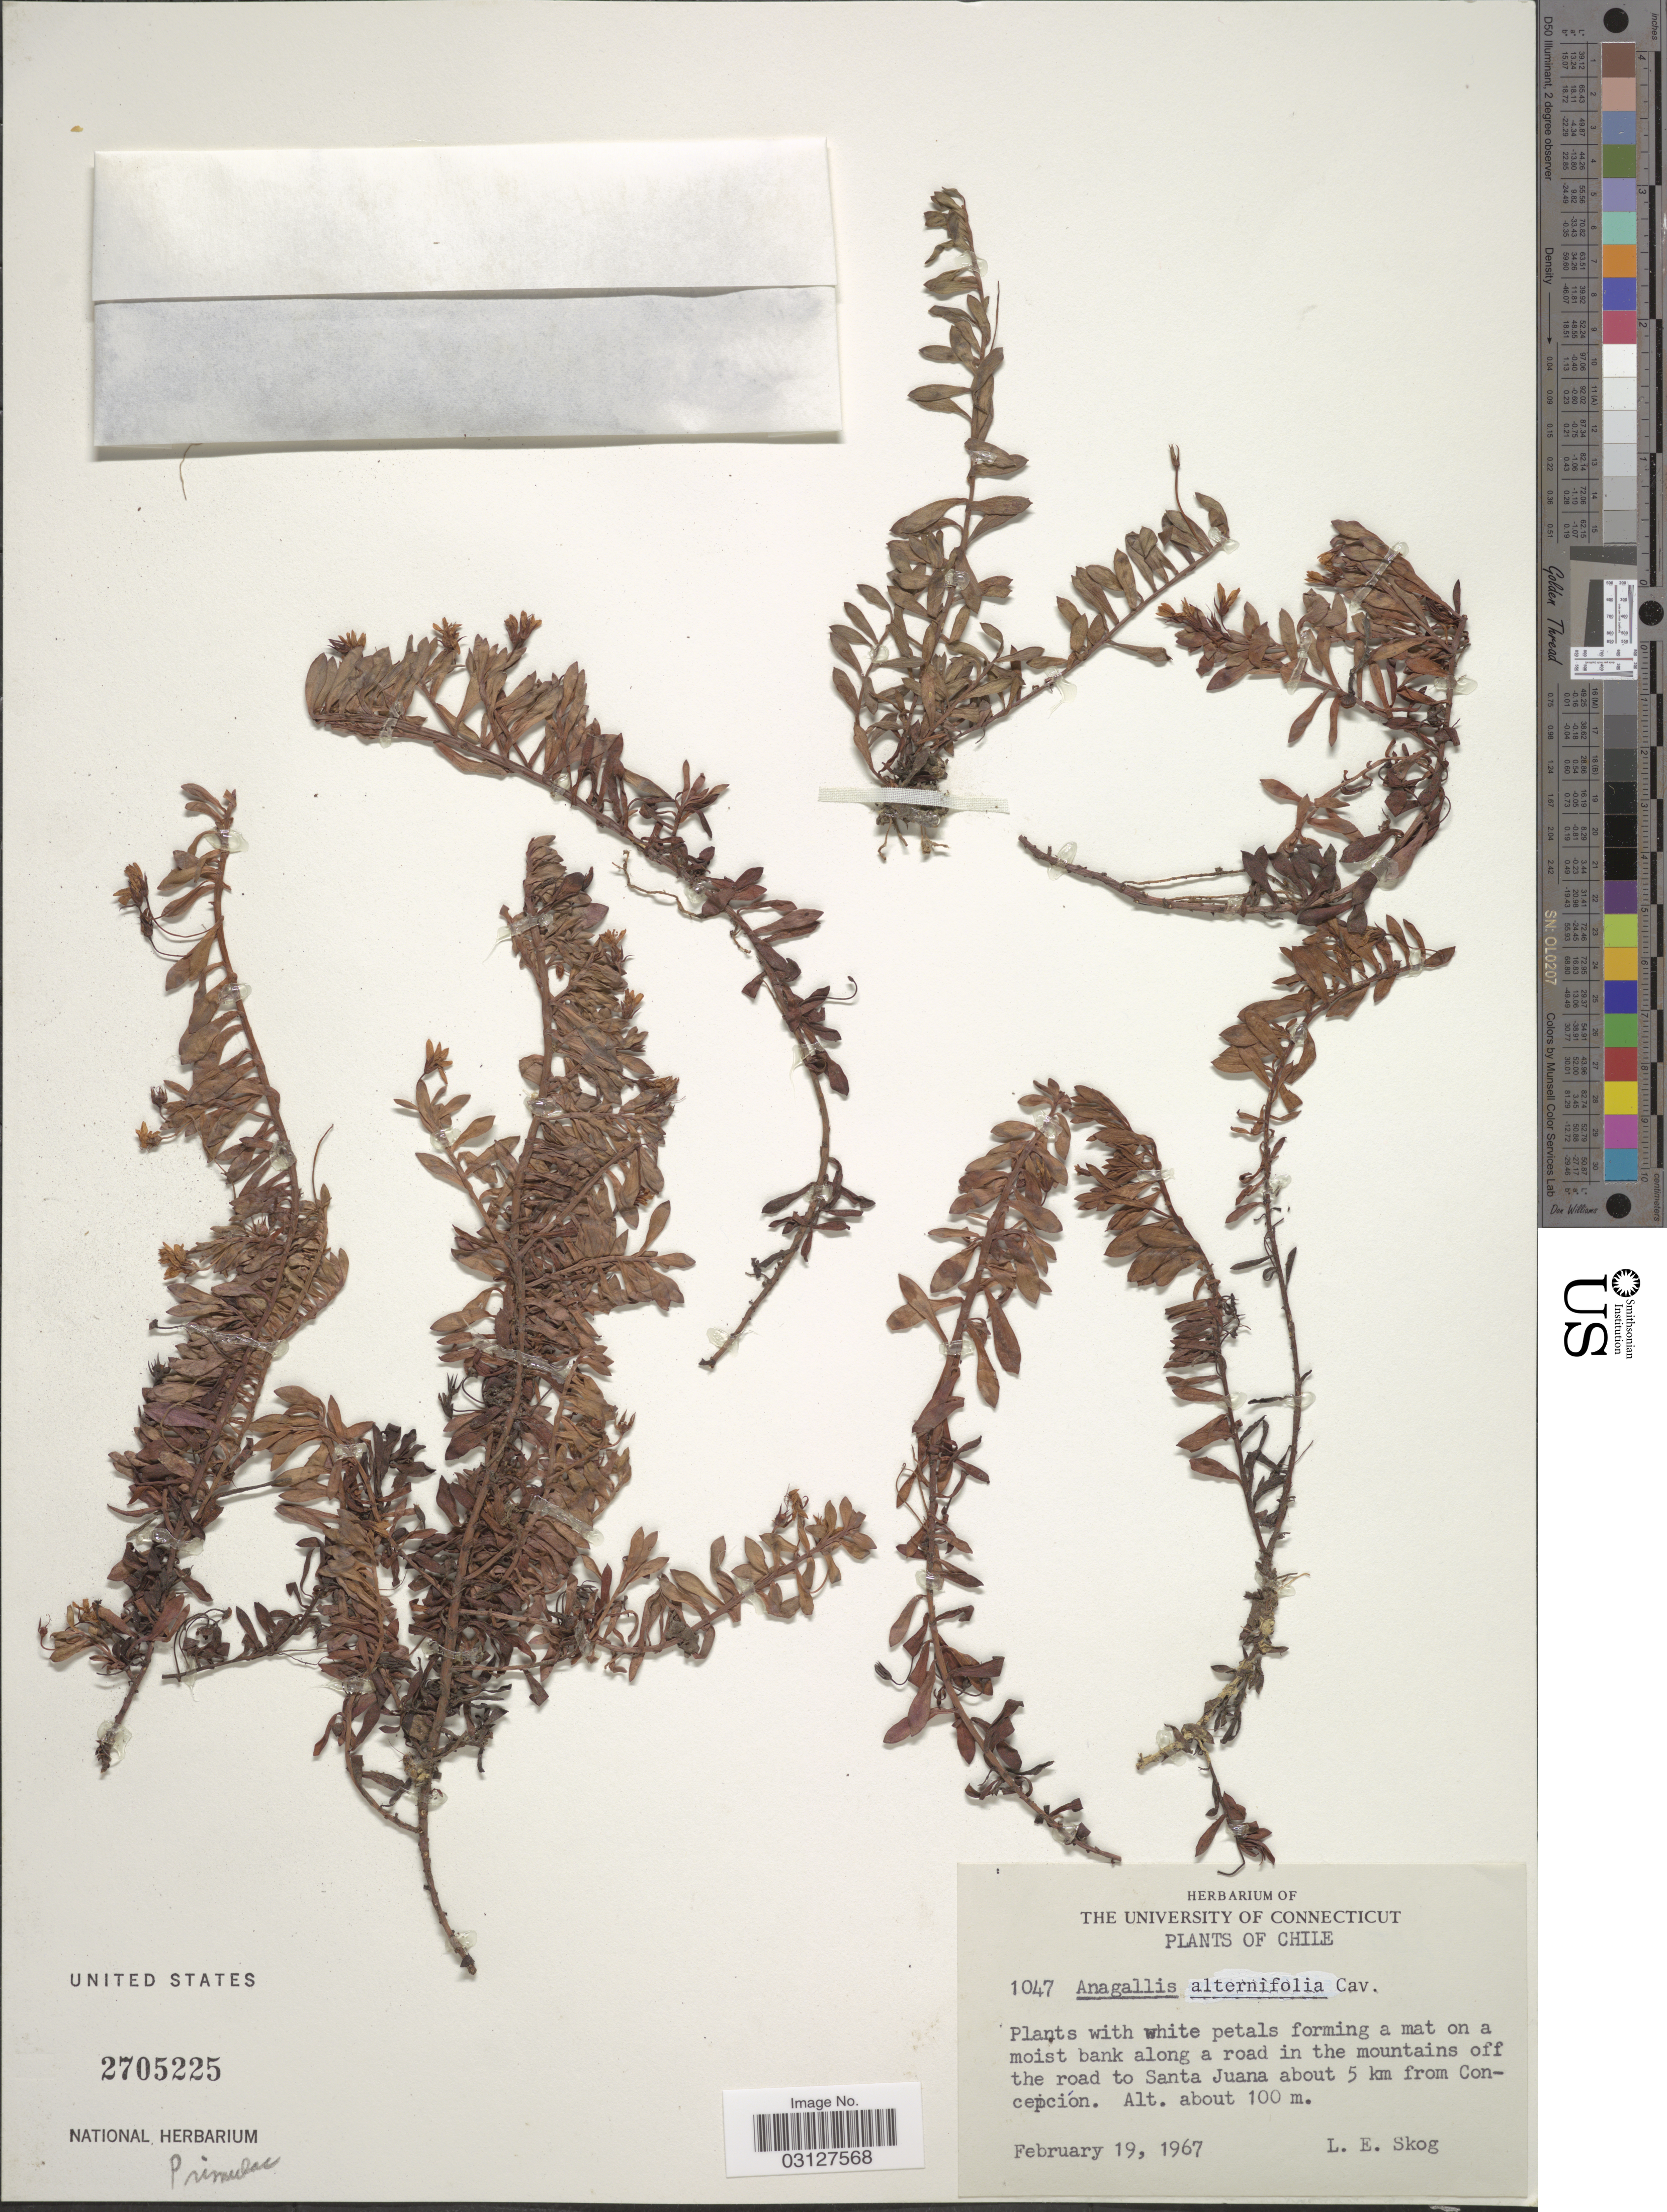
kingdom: Plantae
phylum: Tracheophyta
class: Magnoliopsida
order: Ericales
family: Primulaceae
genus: Anagallis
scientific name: Anagallis alternifolia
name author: Cav.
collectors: L. E. Skog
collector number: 1047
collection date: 1967-02-19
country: Chile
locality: Moist bank along a road in the mountains off the road to Santa Juana about 5 km from Concepción.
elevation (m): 100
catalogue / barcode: US 2705225